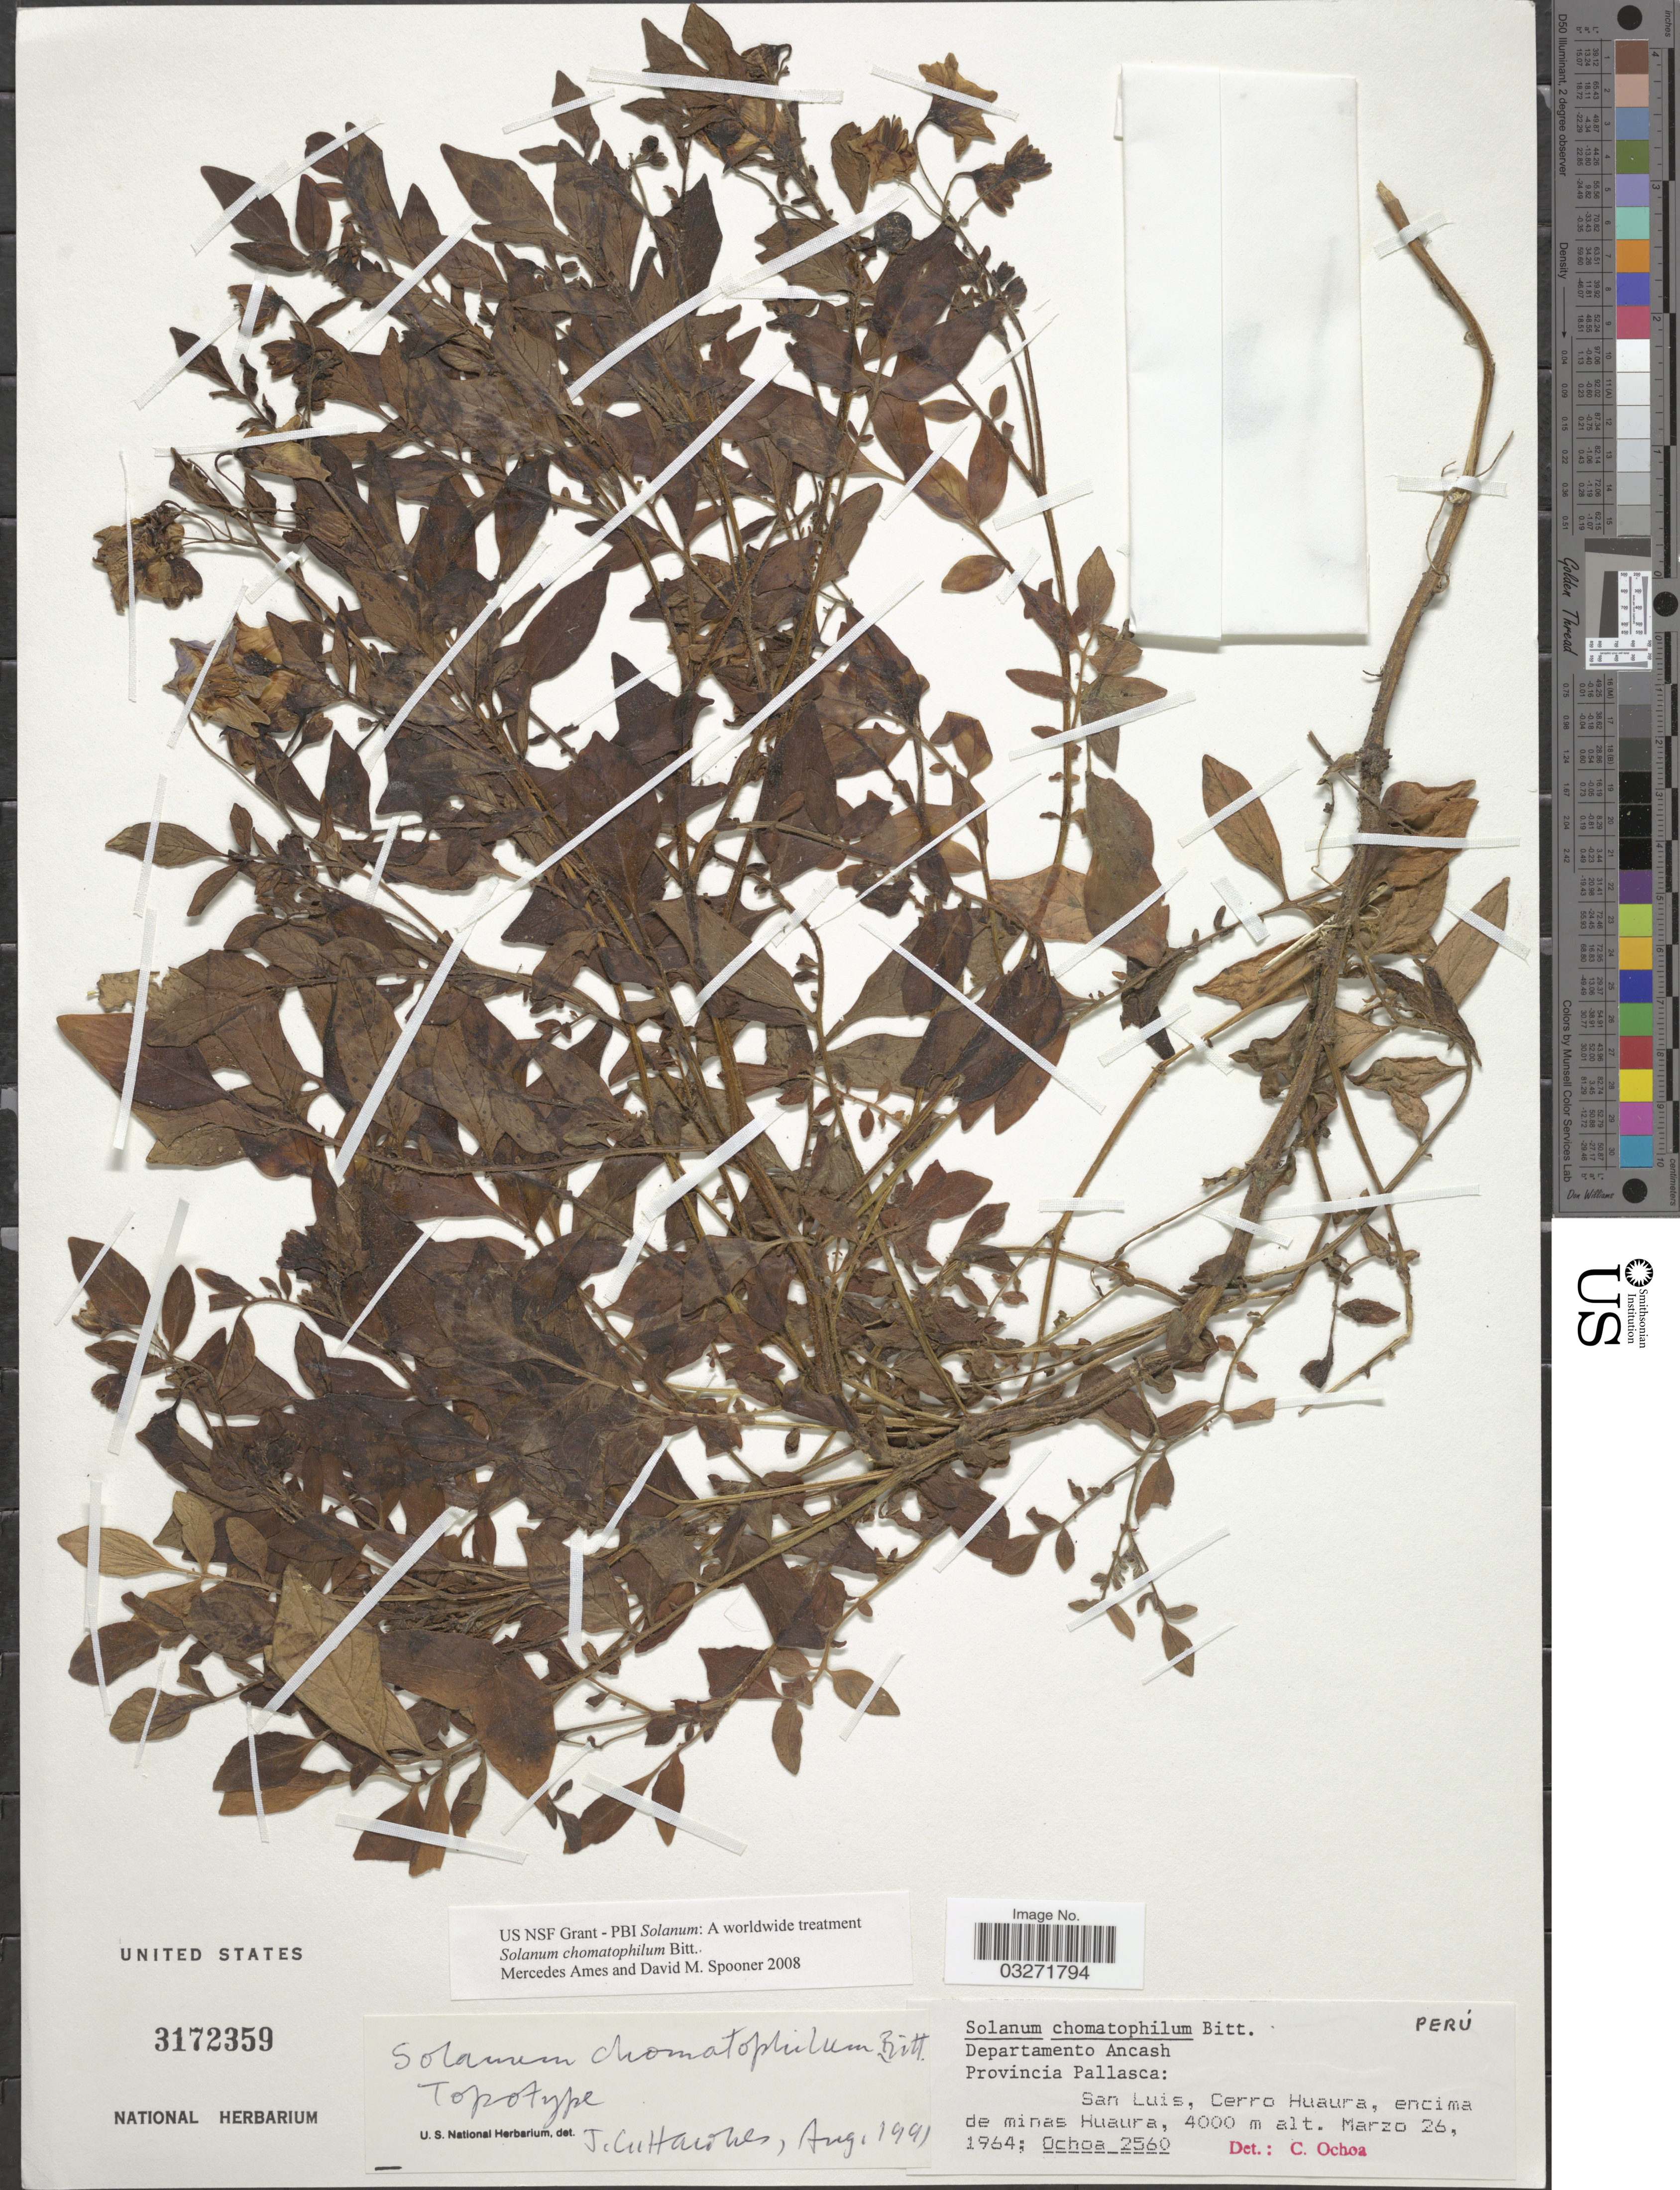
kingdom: Plantae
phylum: Tracheophyta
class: Magnoliopsida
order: Solanales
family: Solanaceae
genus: Solanum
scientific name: Solanum chomatophilum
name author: Bitter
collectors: -. Ochoa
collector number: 2560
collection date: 1964-03-26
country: Peru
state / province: Ancash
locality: Departamento Ancash. Provincia Pallasca: San Luis, Cerro Huaura, encima de minas Huaura.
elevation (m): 4000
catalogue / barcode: US 3172359